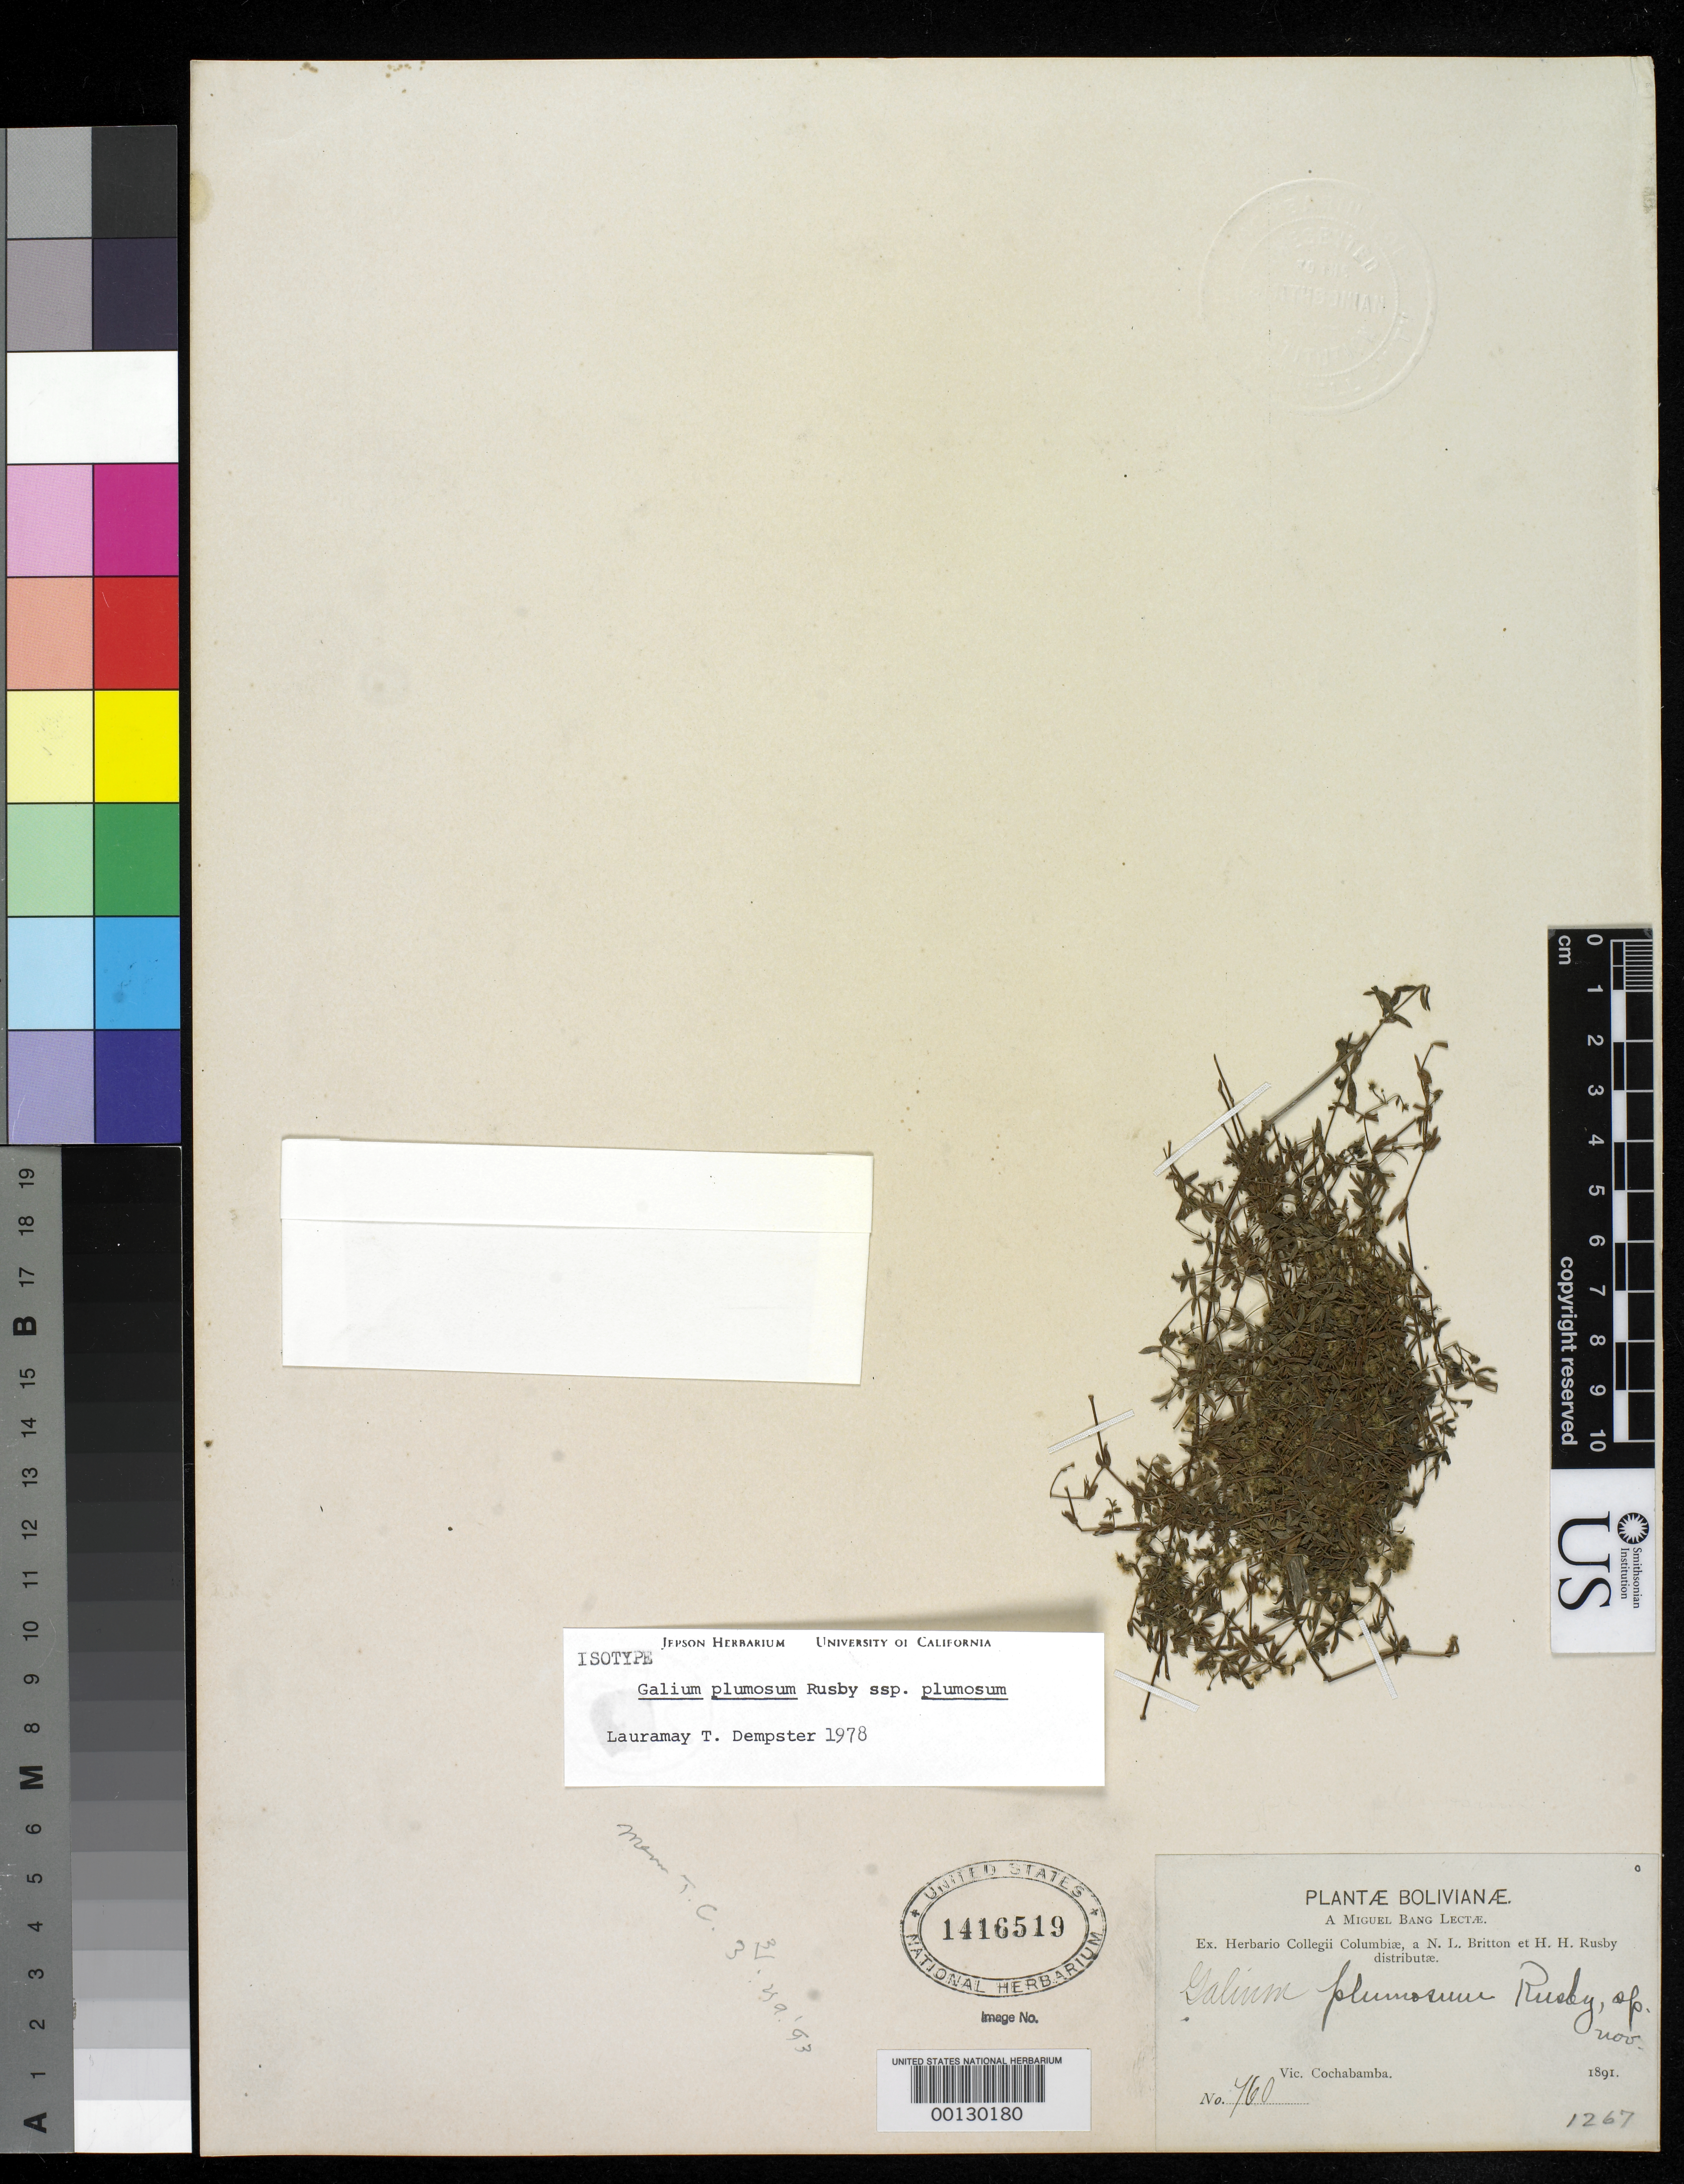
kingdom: Plantae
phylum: Tracheophyta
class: Magnoliopsida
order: Gentianales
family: Rubiaceae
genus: Galium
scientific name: Galium plumosum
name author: Rusby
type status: Isotype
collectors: M. Bang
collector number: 760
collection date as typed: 1891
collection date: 1891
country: Bolivia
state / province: Cochabamba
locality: Vicinity of Cochabamba.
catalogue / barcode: US 1416519